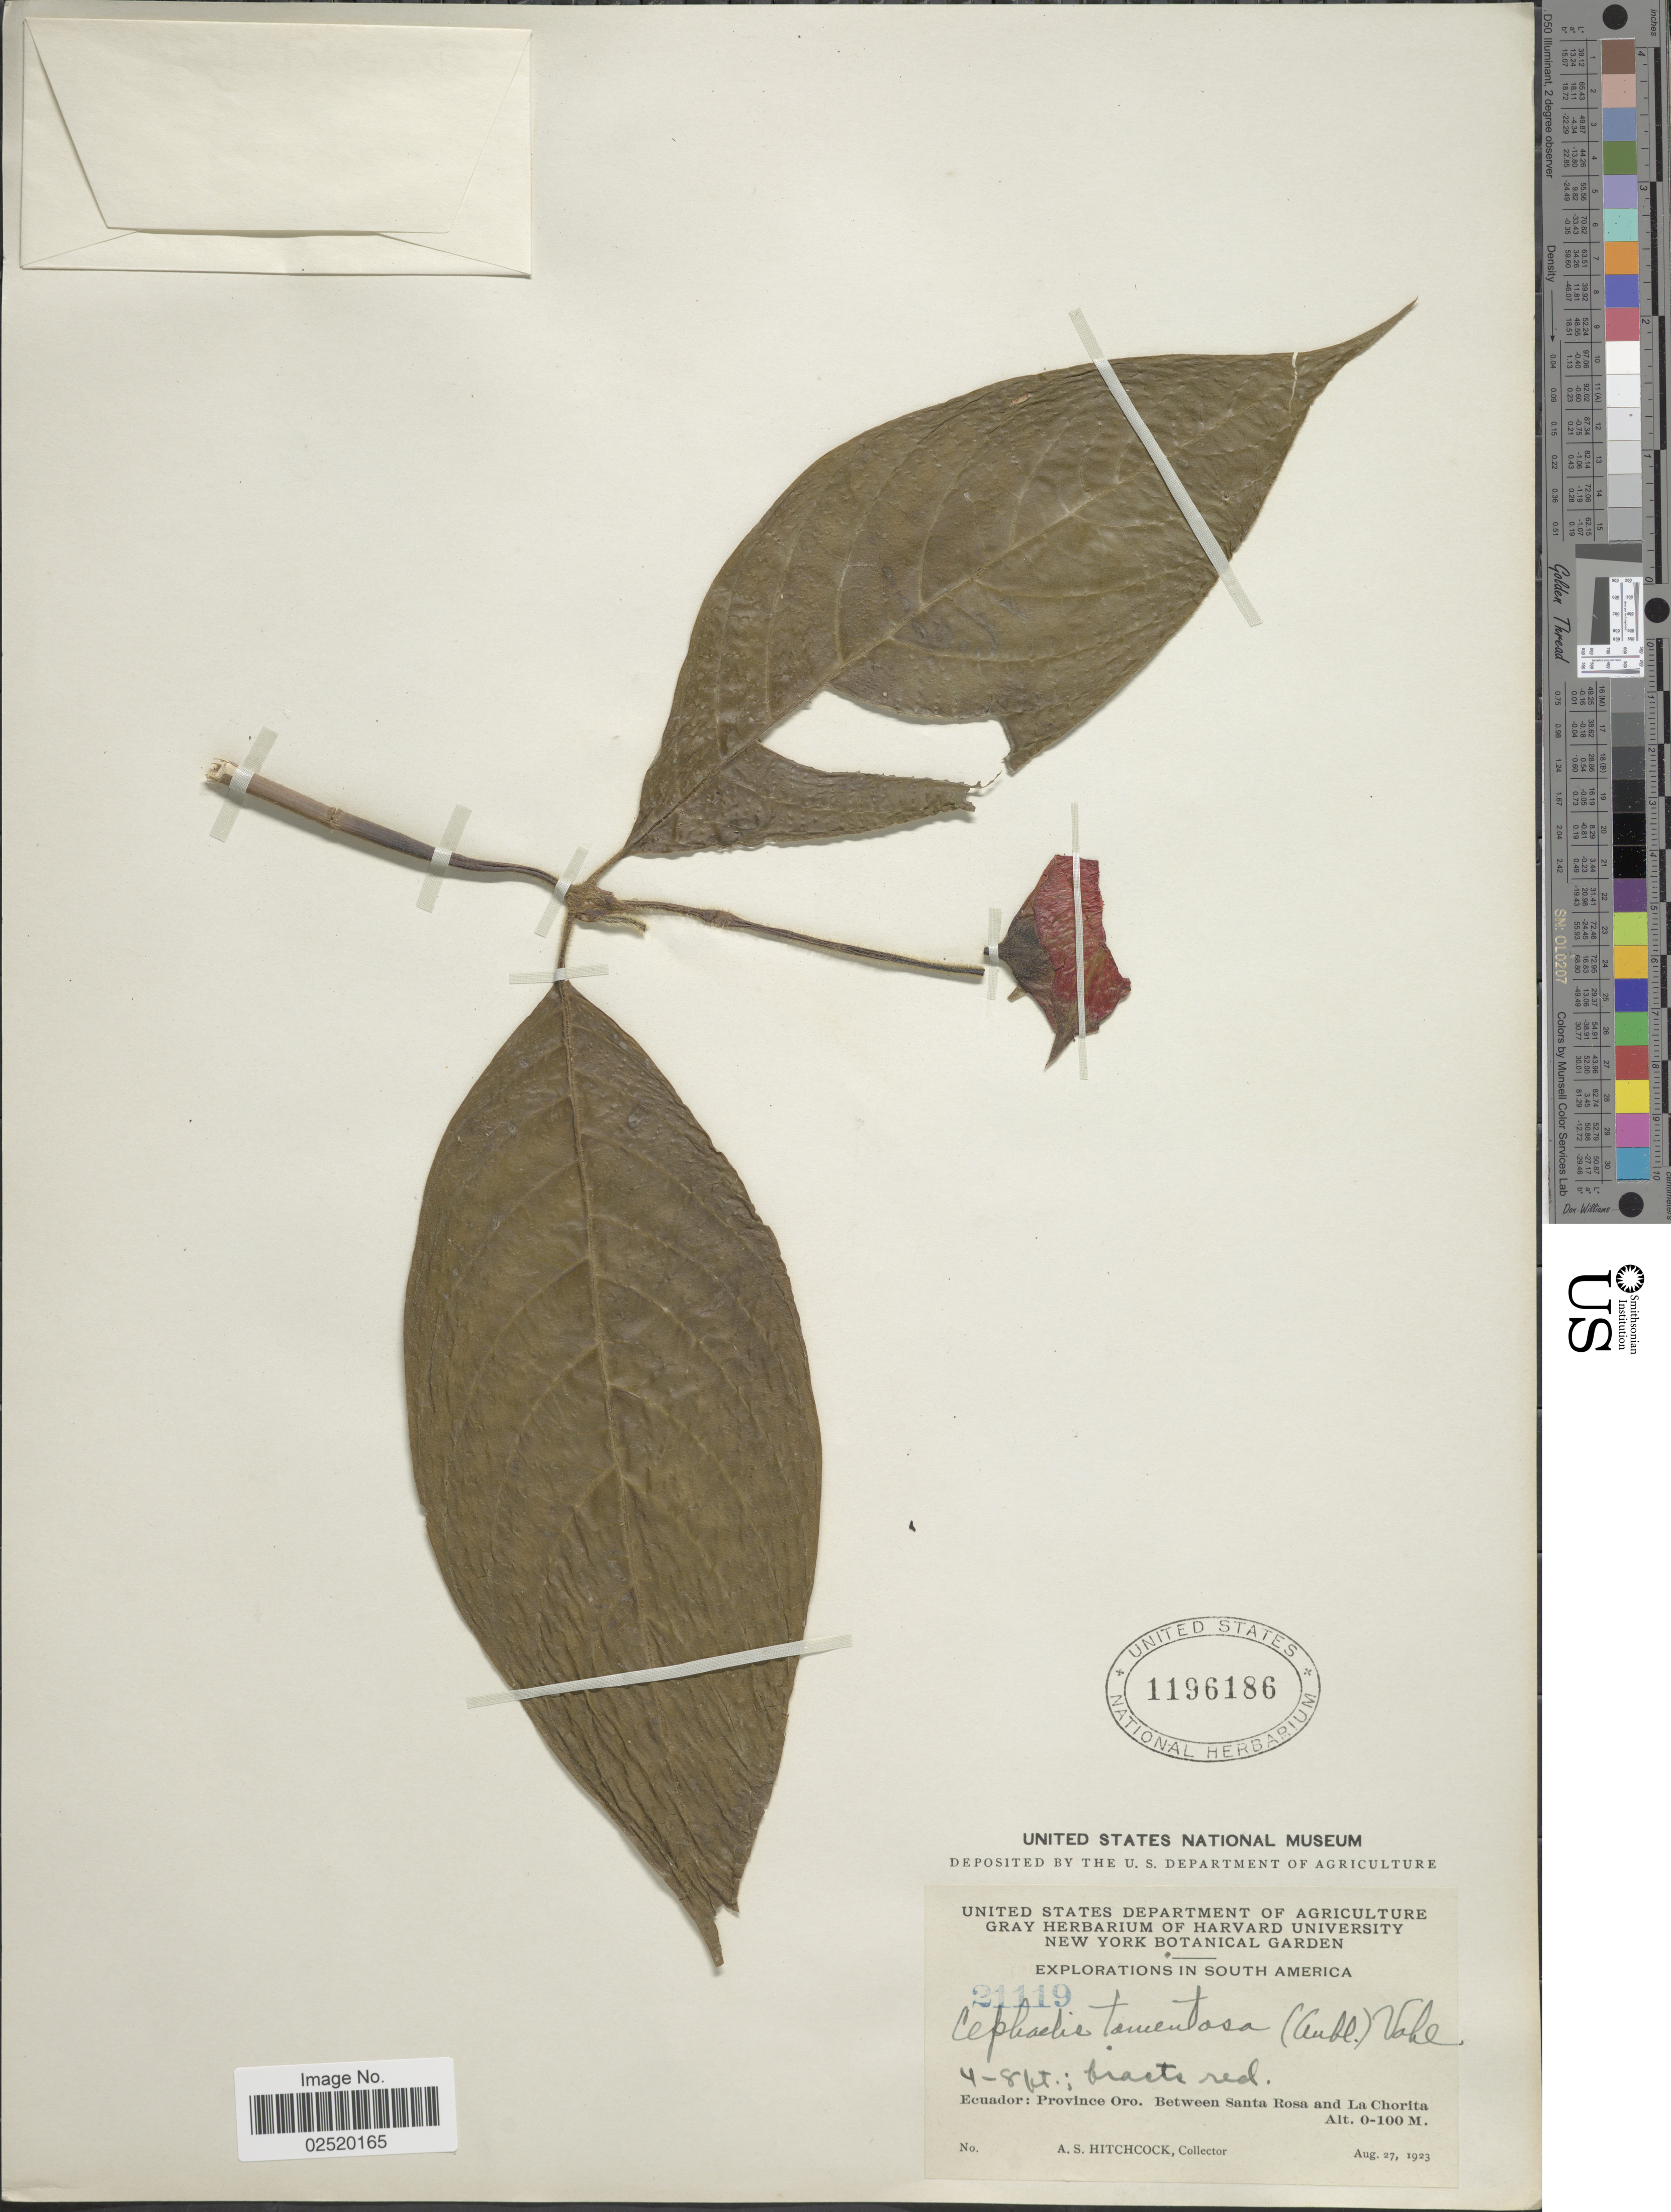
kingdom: Plantae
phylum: Tracheophyta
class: Magnoliopsida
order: Gentianales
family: Rubiaceae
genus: Psychotria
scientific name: Psychotria poeppigiana subsp. poeppigiana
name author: Müll. Arg.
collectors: A. S. Hitchcock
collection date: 1923-08-27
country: Ecuador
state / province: El Oro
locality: Province Oro, Between Santa Rosa and La Chorita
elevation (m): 0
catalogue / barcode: US 1196186